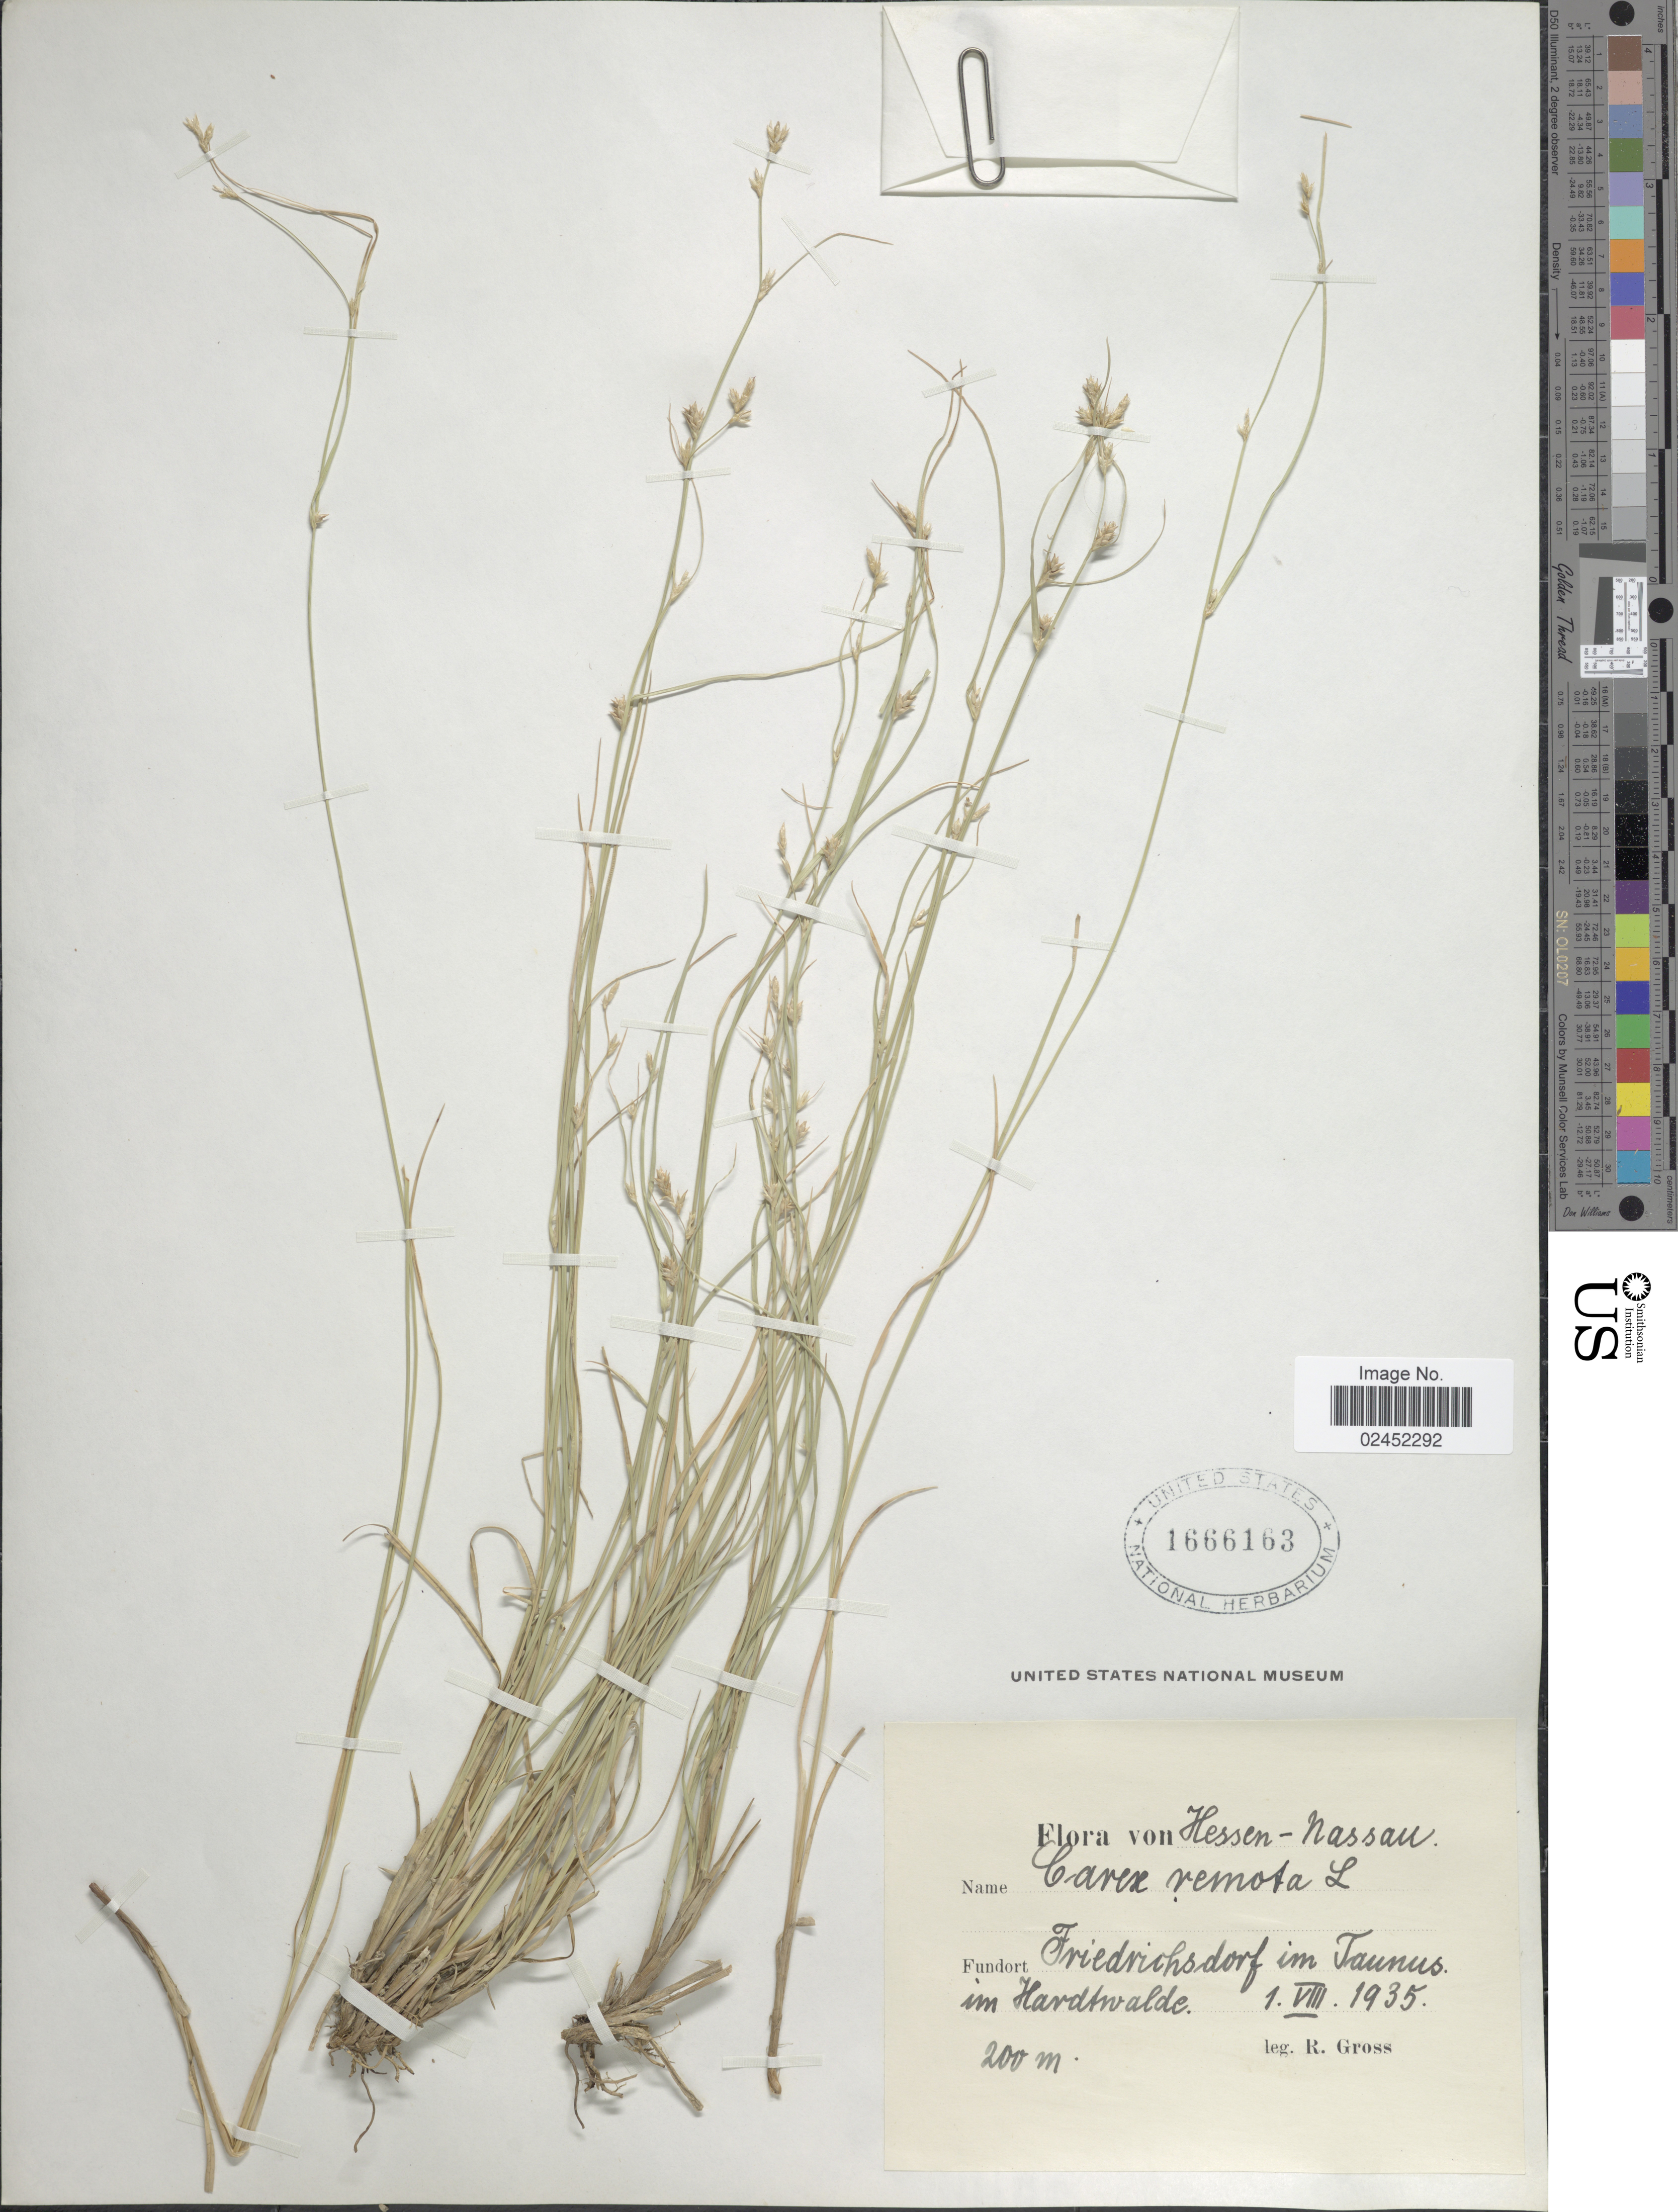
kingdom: Plantae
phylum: Tracheophyta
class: Liliopsida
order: Poales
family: Cyperaceae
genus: Carex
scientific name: Carex remota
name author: L.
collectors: R. Gross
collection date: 1935-08-01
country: Germany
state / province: Hesse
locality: Hessen-Nausau. Fundort Friedrichsdorf im Taunus, im Hardtwalde. [interpreted]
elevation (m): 200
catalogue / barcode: US 1666163